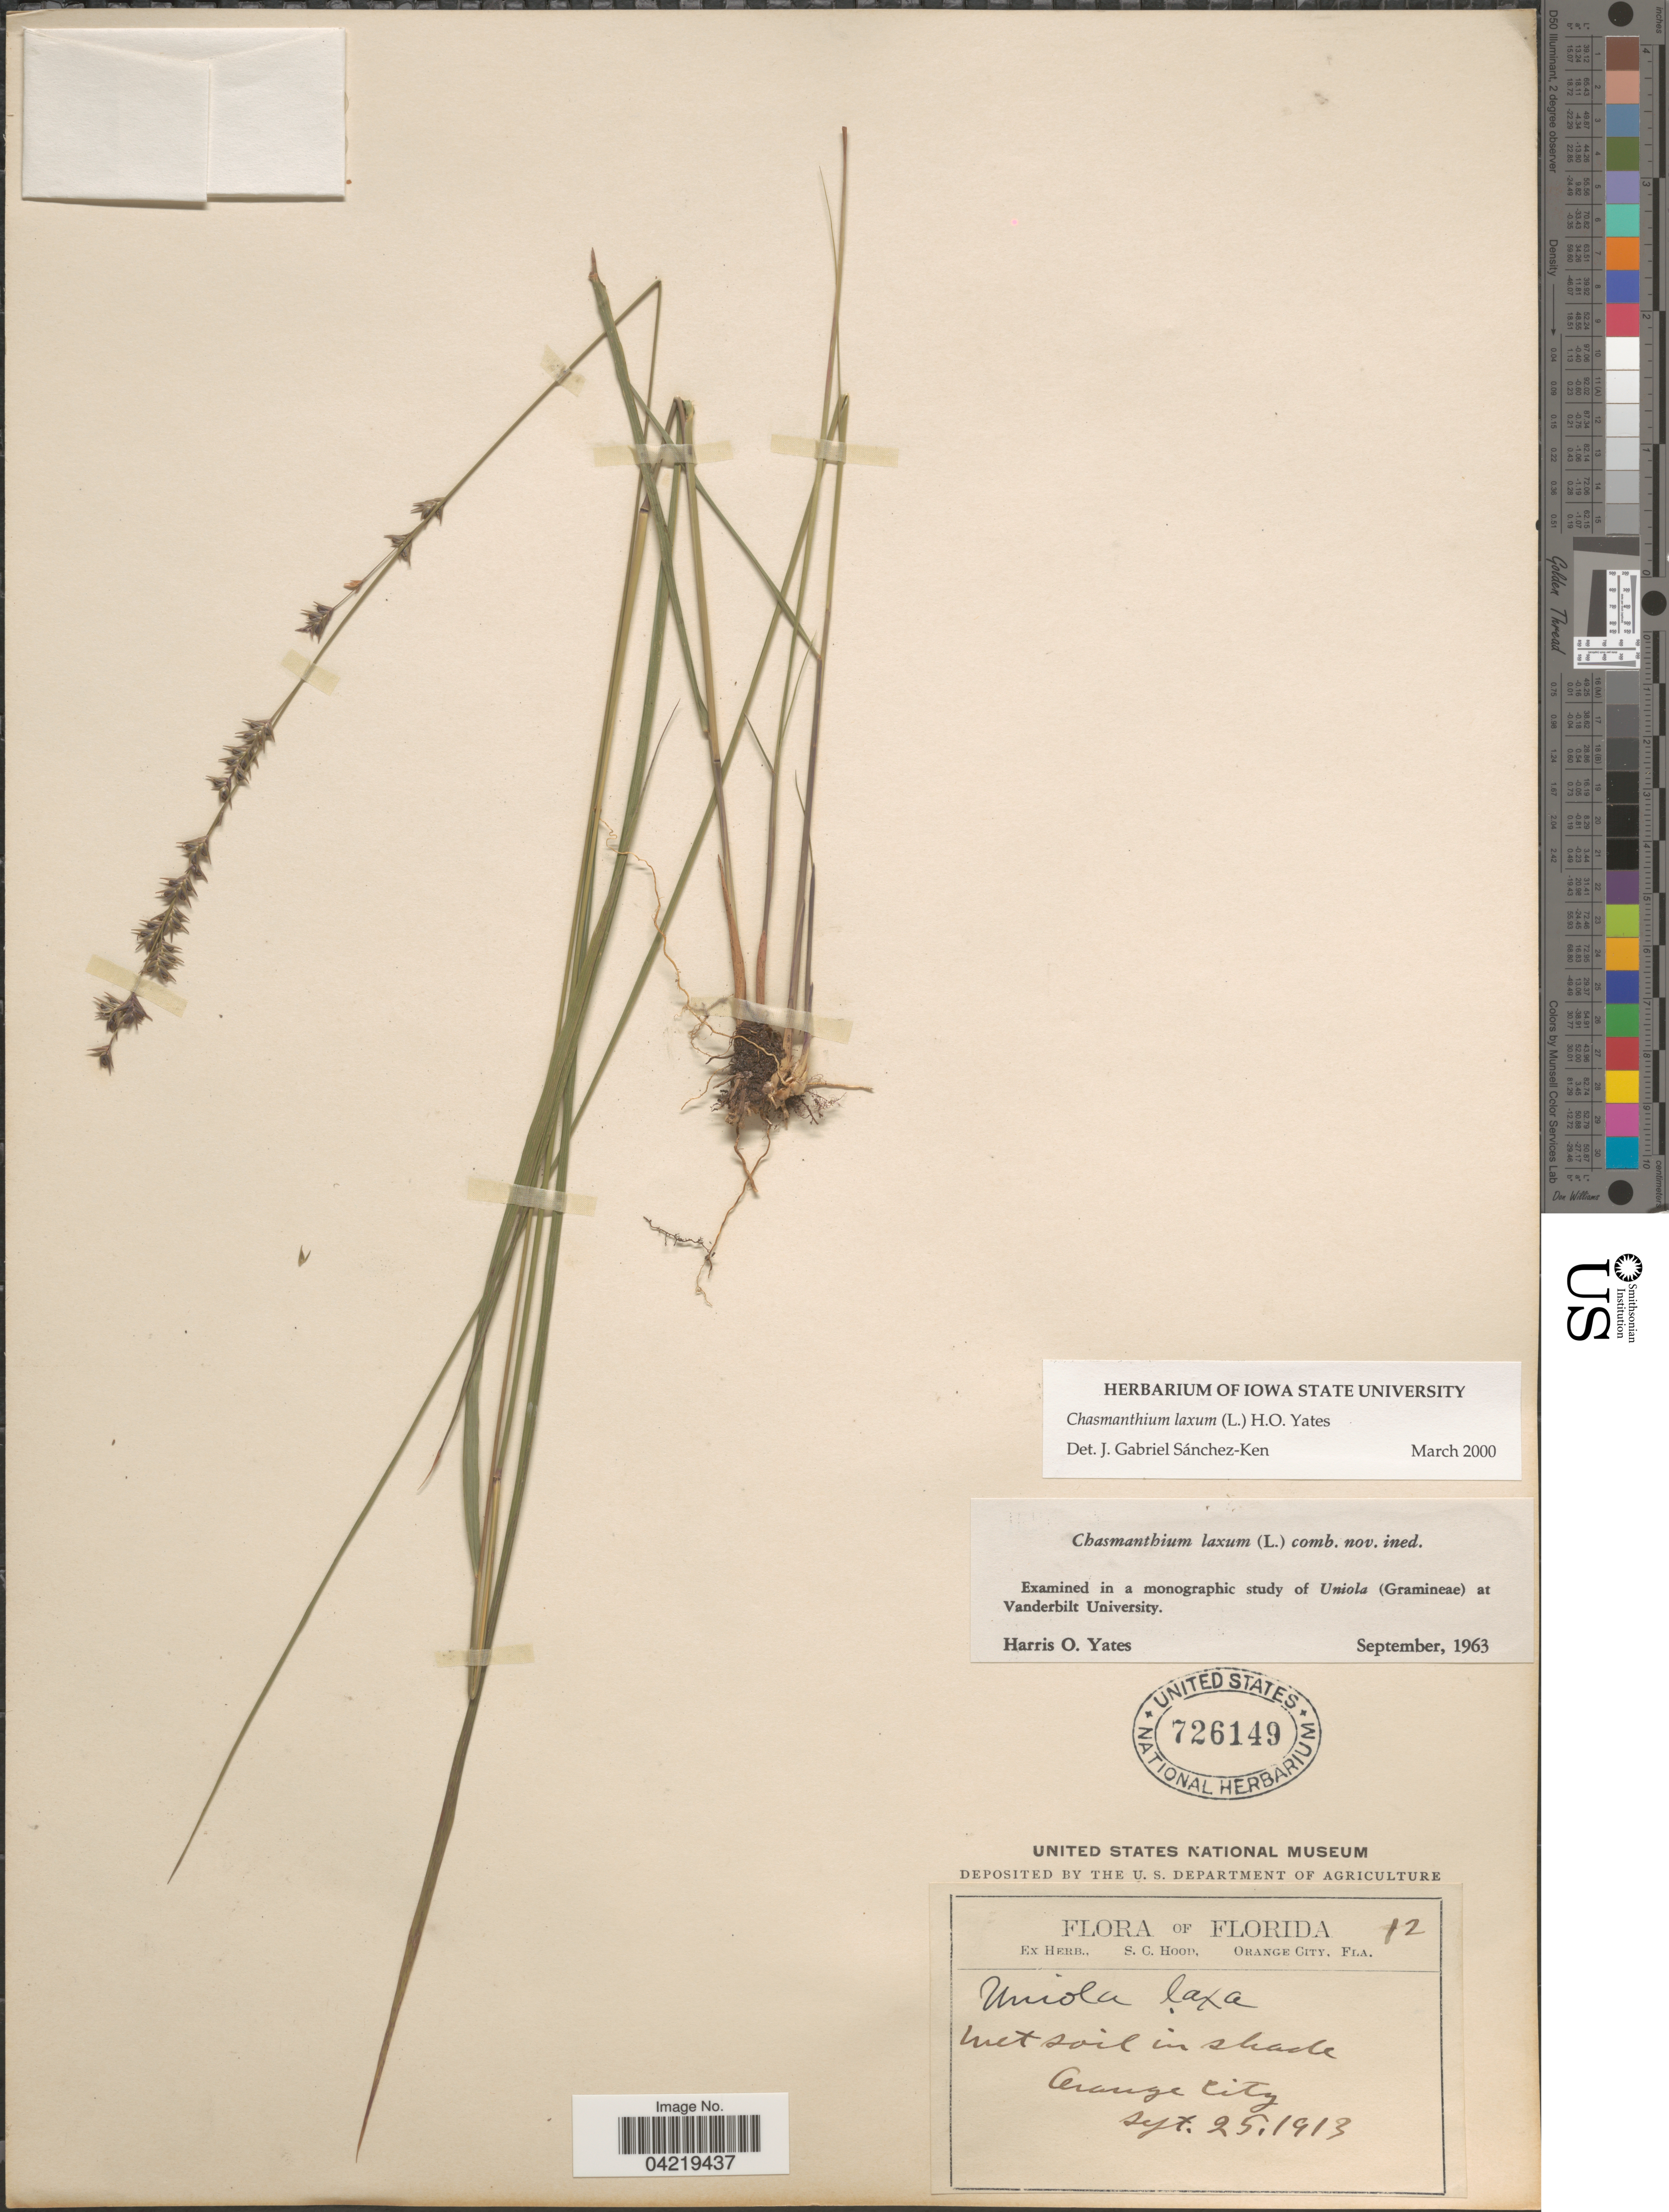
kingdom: Plantae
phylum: Tracheophyta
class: Liliopsida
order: Poales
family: Poaceae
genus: Chasmanthium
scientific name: Chasmanthium laxum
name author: (L.) H.O. Yates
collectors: Ex herb. S. C. Hood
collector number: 12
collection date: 1913-09-25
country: United States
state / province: Florida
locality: Orange City.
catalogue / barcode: US 726149